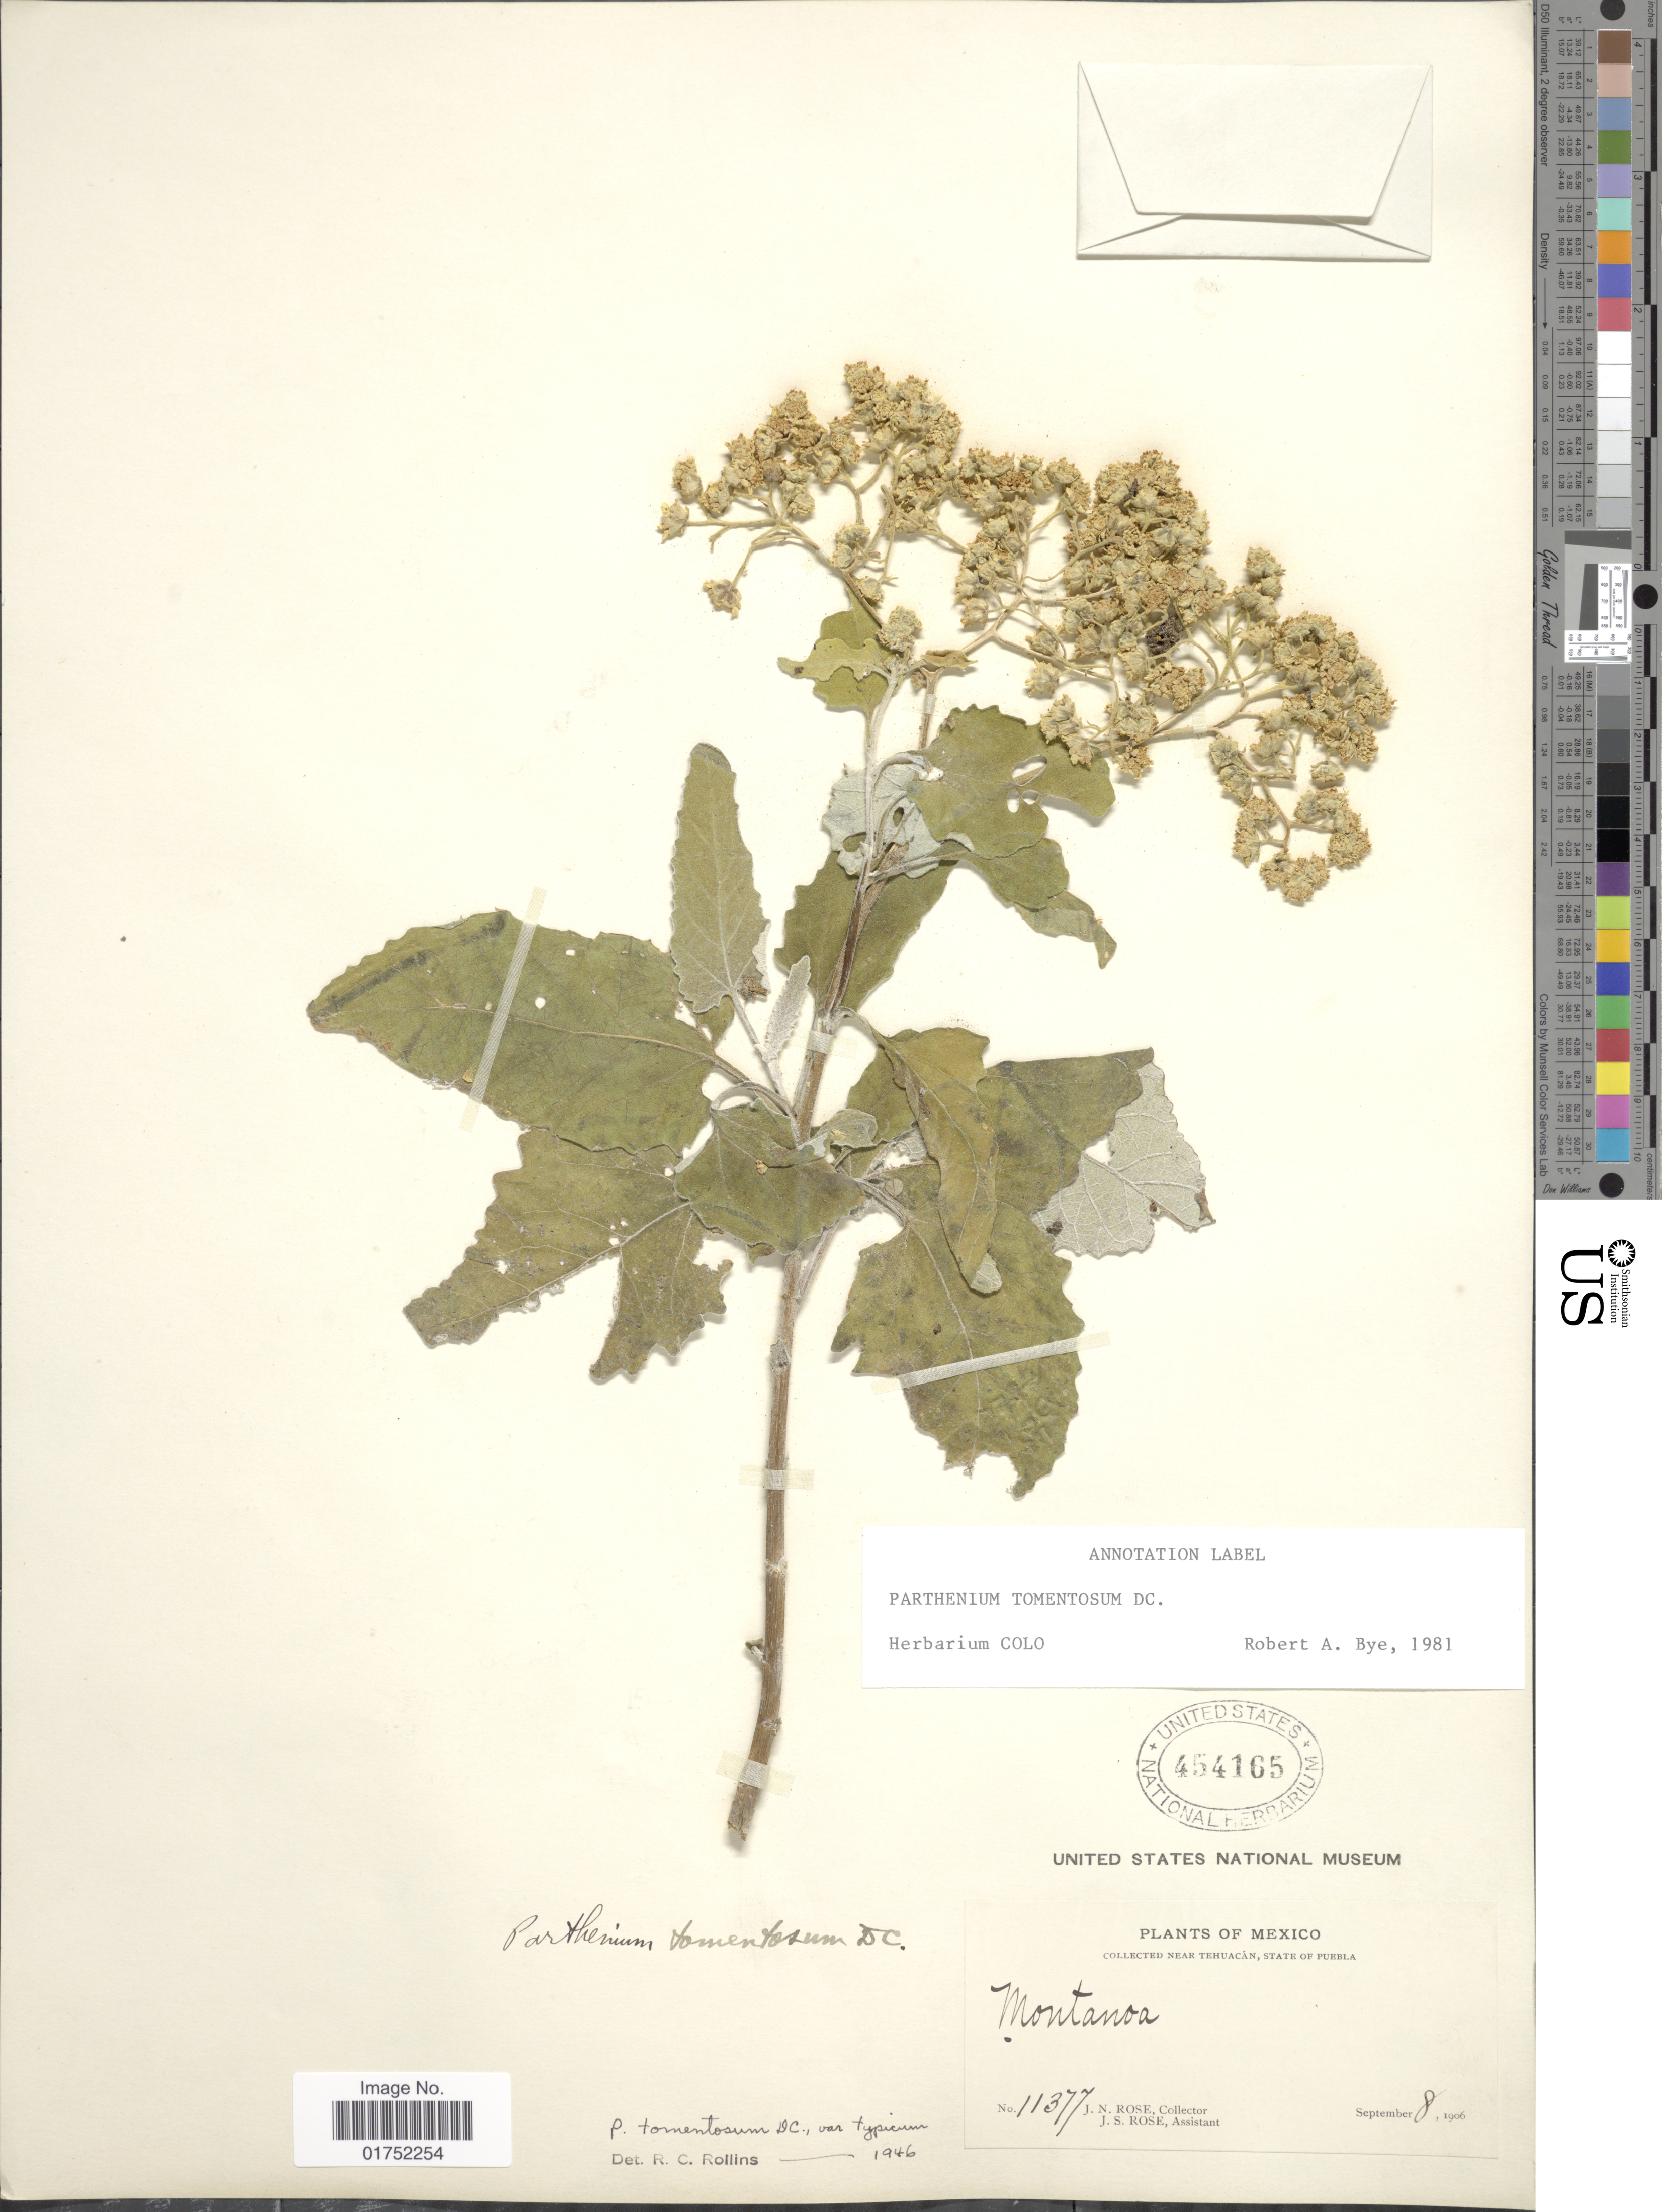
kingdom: Plantae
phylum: Tracheophyta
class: Magnoliopsida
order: Asterales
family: Asteraceae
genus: Parthenium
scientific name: Parthenium tomentosum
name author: DC.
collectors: J. N. Rose & J. S. Rose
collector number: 11377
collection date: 1906-09-08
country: Mexico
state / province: Puebla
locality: Near Tehuacan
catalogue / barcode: US 454165